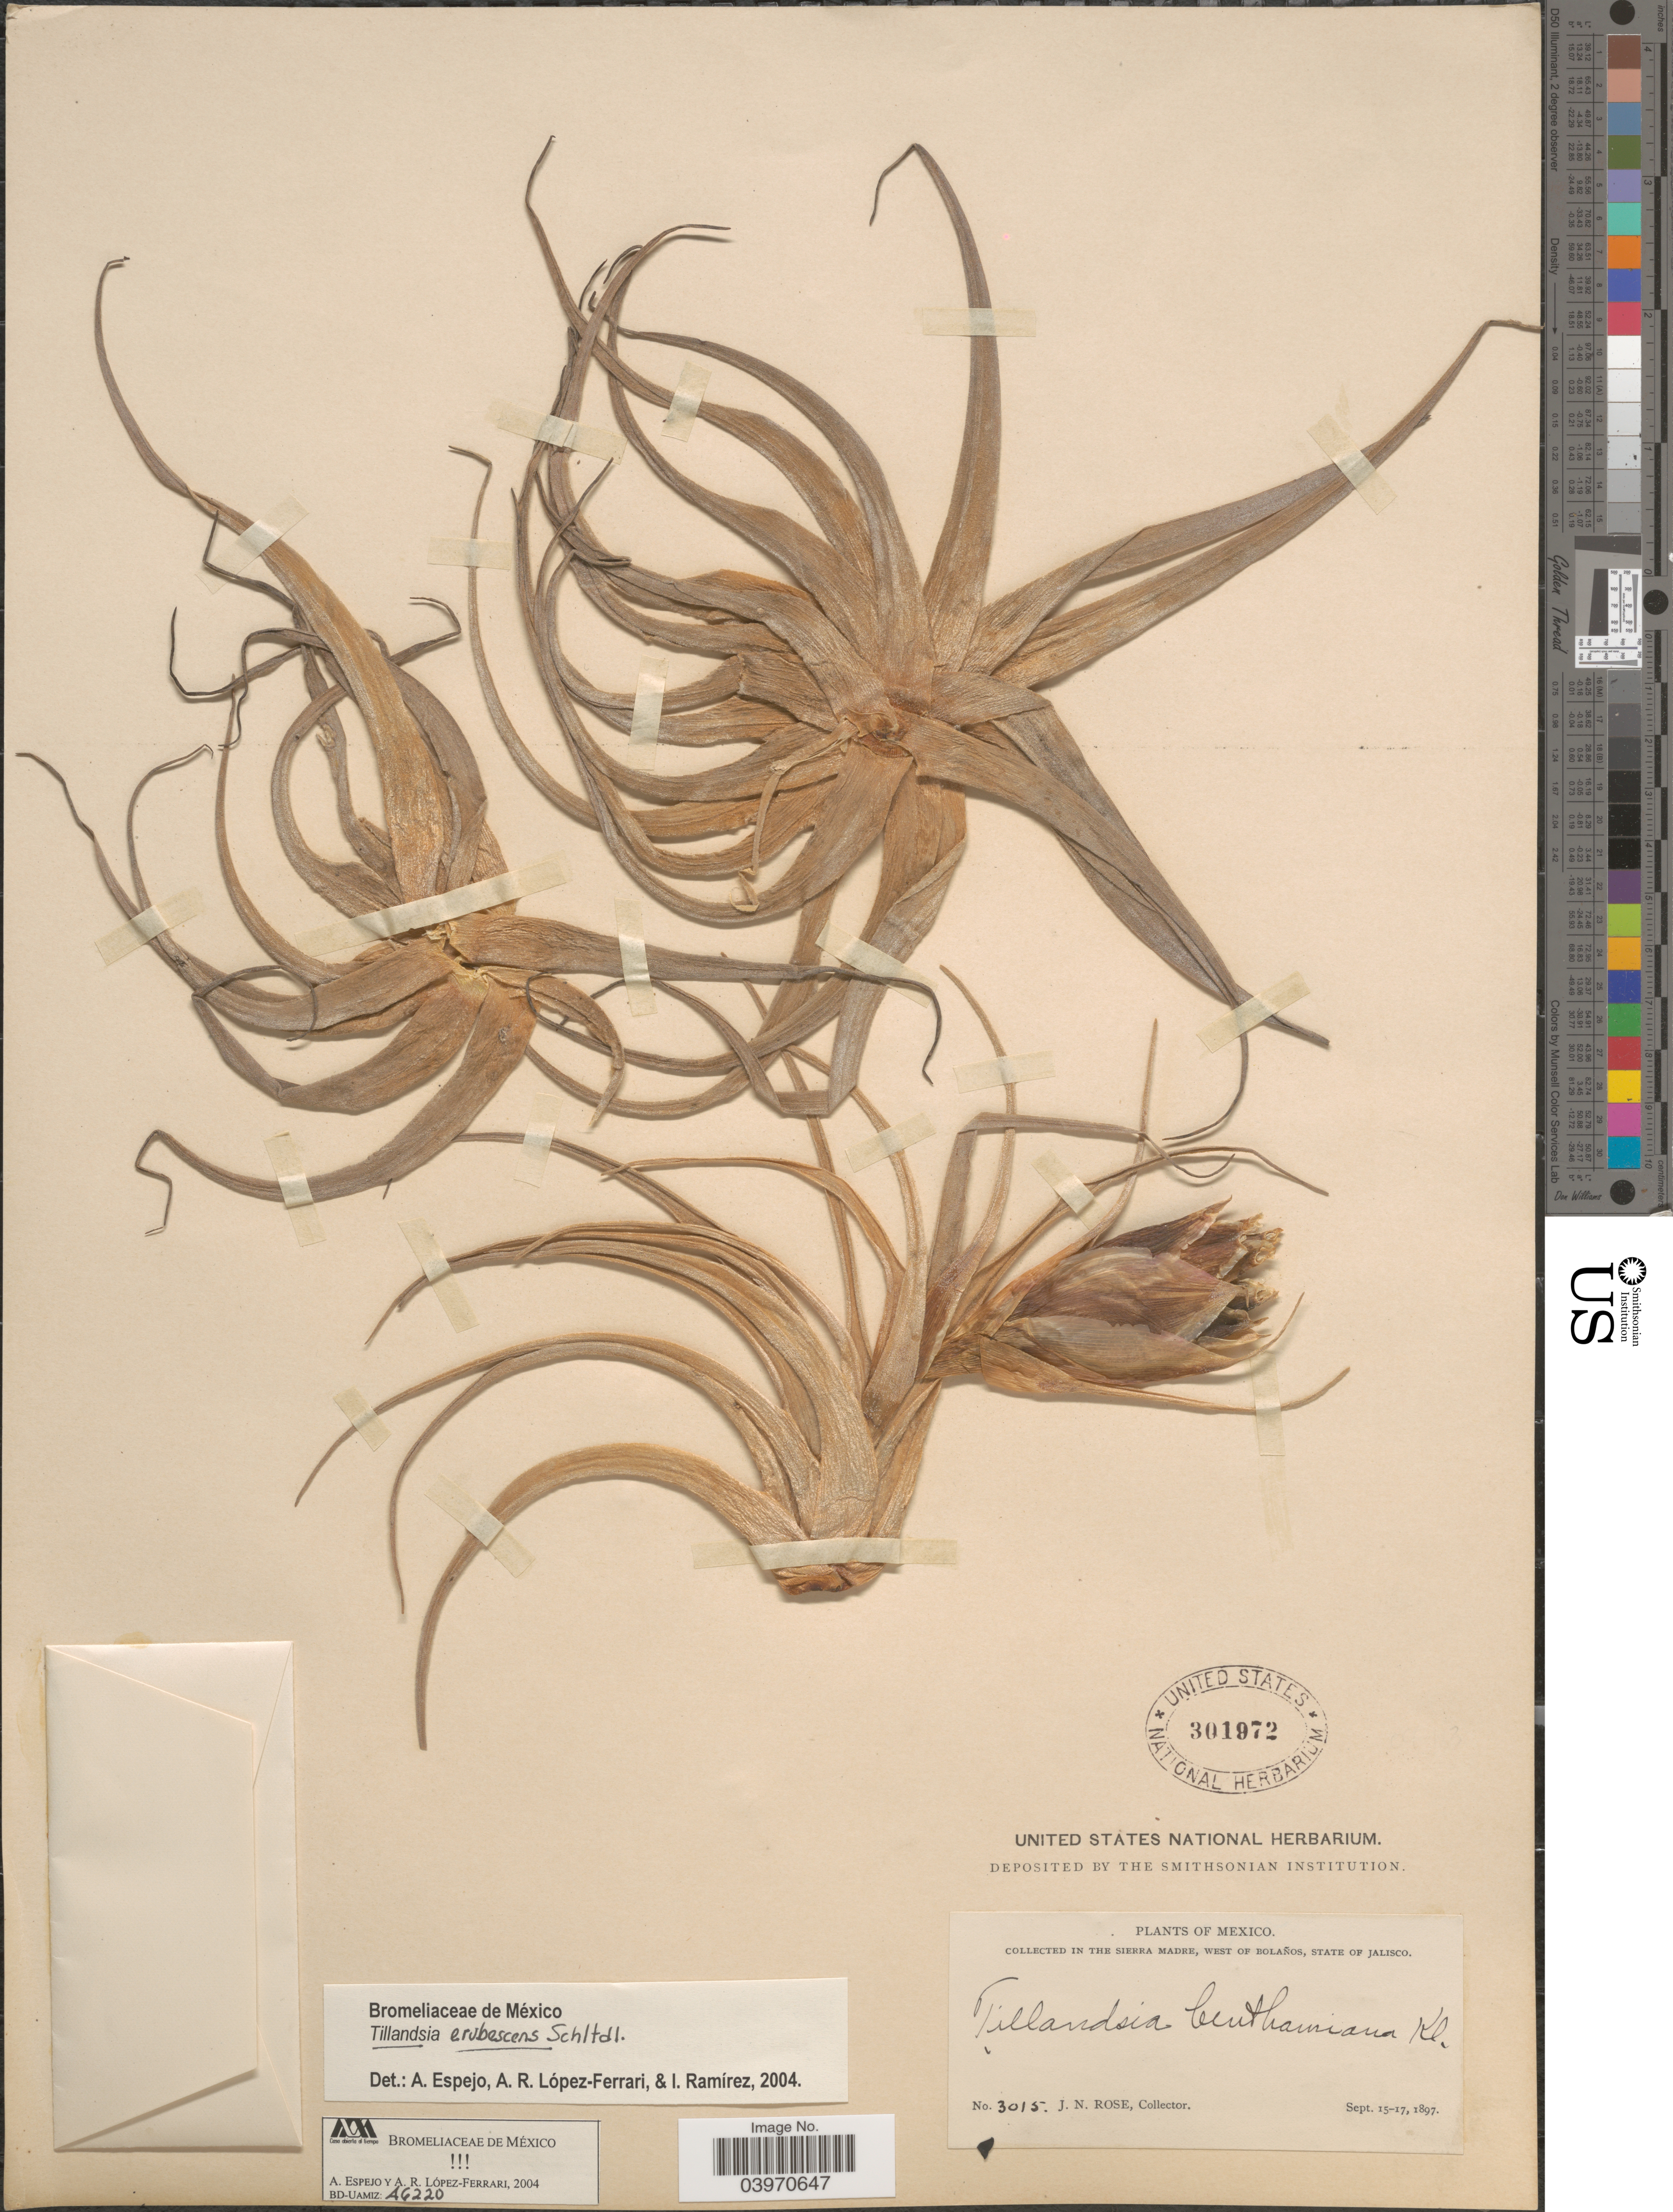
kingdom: Plantae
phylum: Tracheophyta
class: Liliopsida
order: Poales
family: Bromeliaceae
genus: Tillandsia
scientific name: Tillandsia erubescens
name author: Schltdl.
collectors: J. N. Rose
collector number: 3015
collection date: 1897-09-15/1897-09-17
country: Mexico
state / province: Jalisco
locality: In the Sierra Madre, West of Bolaños.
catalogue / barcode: US 301972